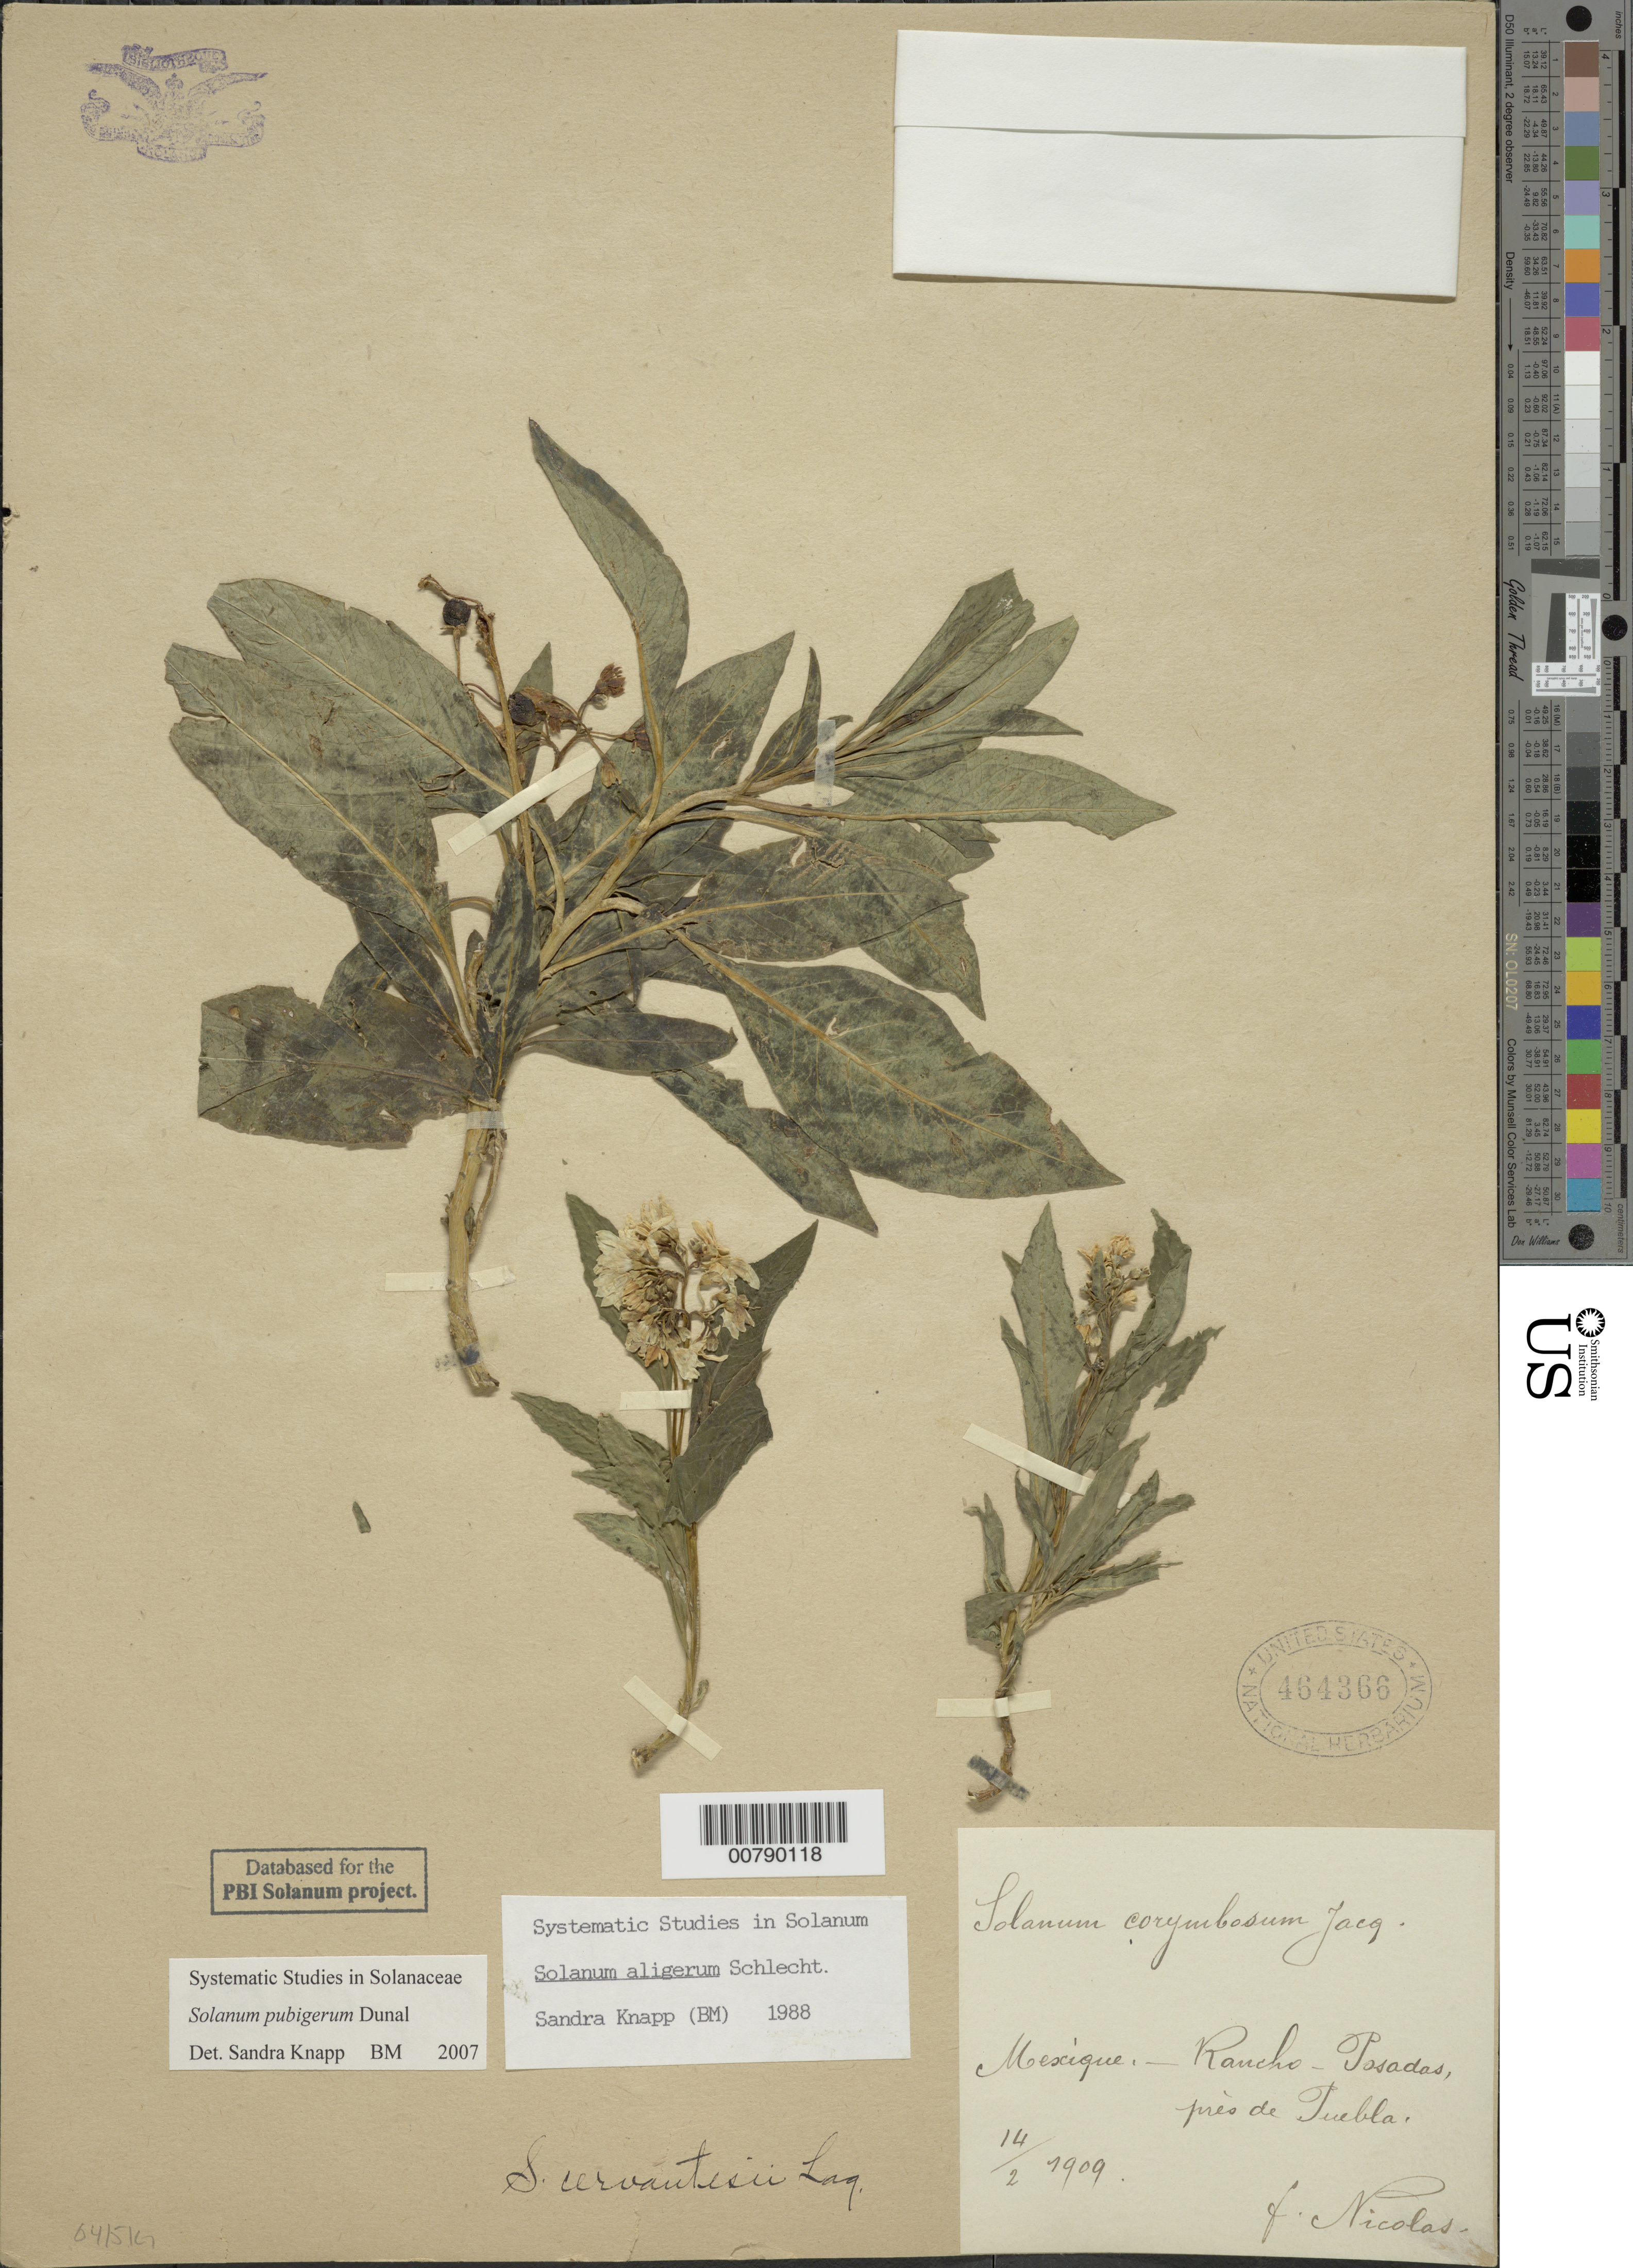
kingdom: Plantae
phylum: Tracheophyta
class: Magnoliopsida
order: Solanales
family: Solanaceae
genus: Solanum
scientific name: Solanum pubigerum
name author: Dunal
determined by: Knapp, S. D.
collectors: F. Nicolas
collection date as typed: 14 Feb 1909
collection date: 1909-02-14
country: Mexico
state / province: Puebla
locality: Rancho. Posadas, pies de Puebla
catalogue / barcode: US 464366